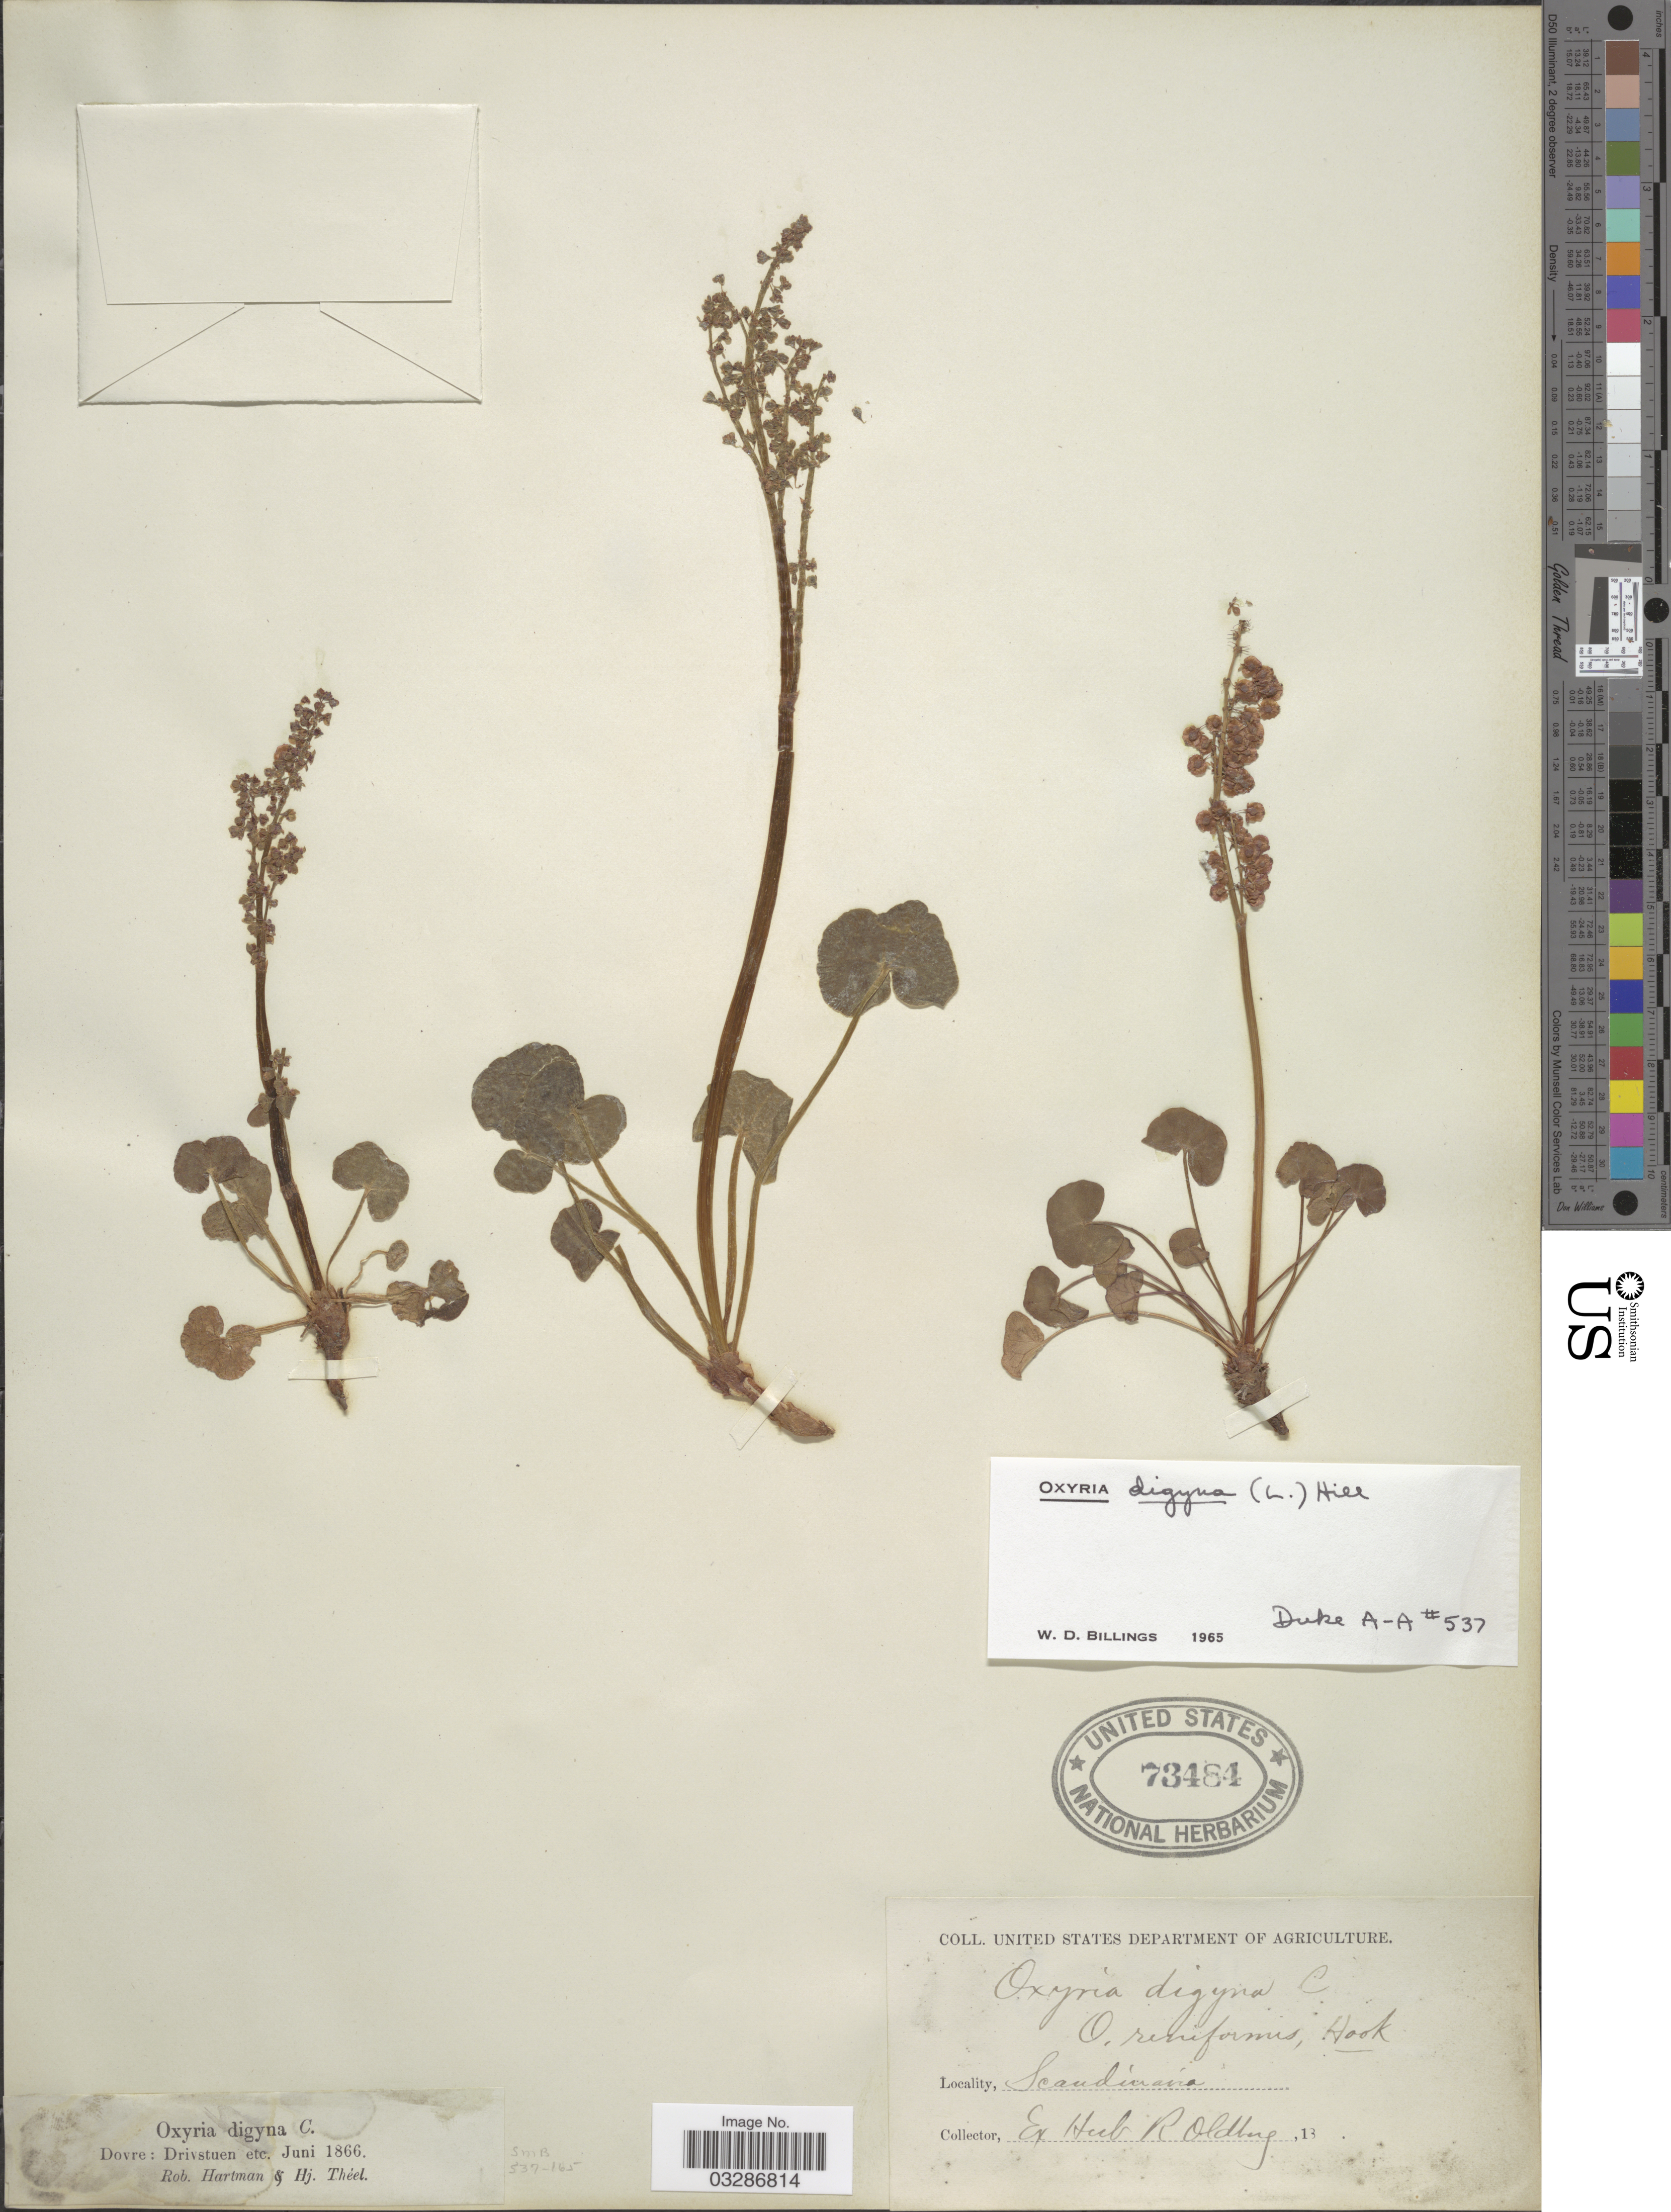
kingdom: Plantae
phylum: Tracheophyta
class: Magnoliopsida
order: Caryophyllales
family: Polygonaceae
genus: Oxyria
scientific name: Oxyria digyna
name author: (L.) Hill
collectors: R. W. Hartman & H. Théel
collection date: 1866-06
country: Norway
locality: Scandinavia. Dovre: Drivstuen etc.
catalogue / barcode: US 73484